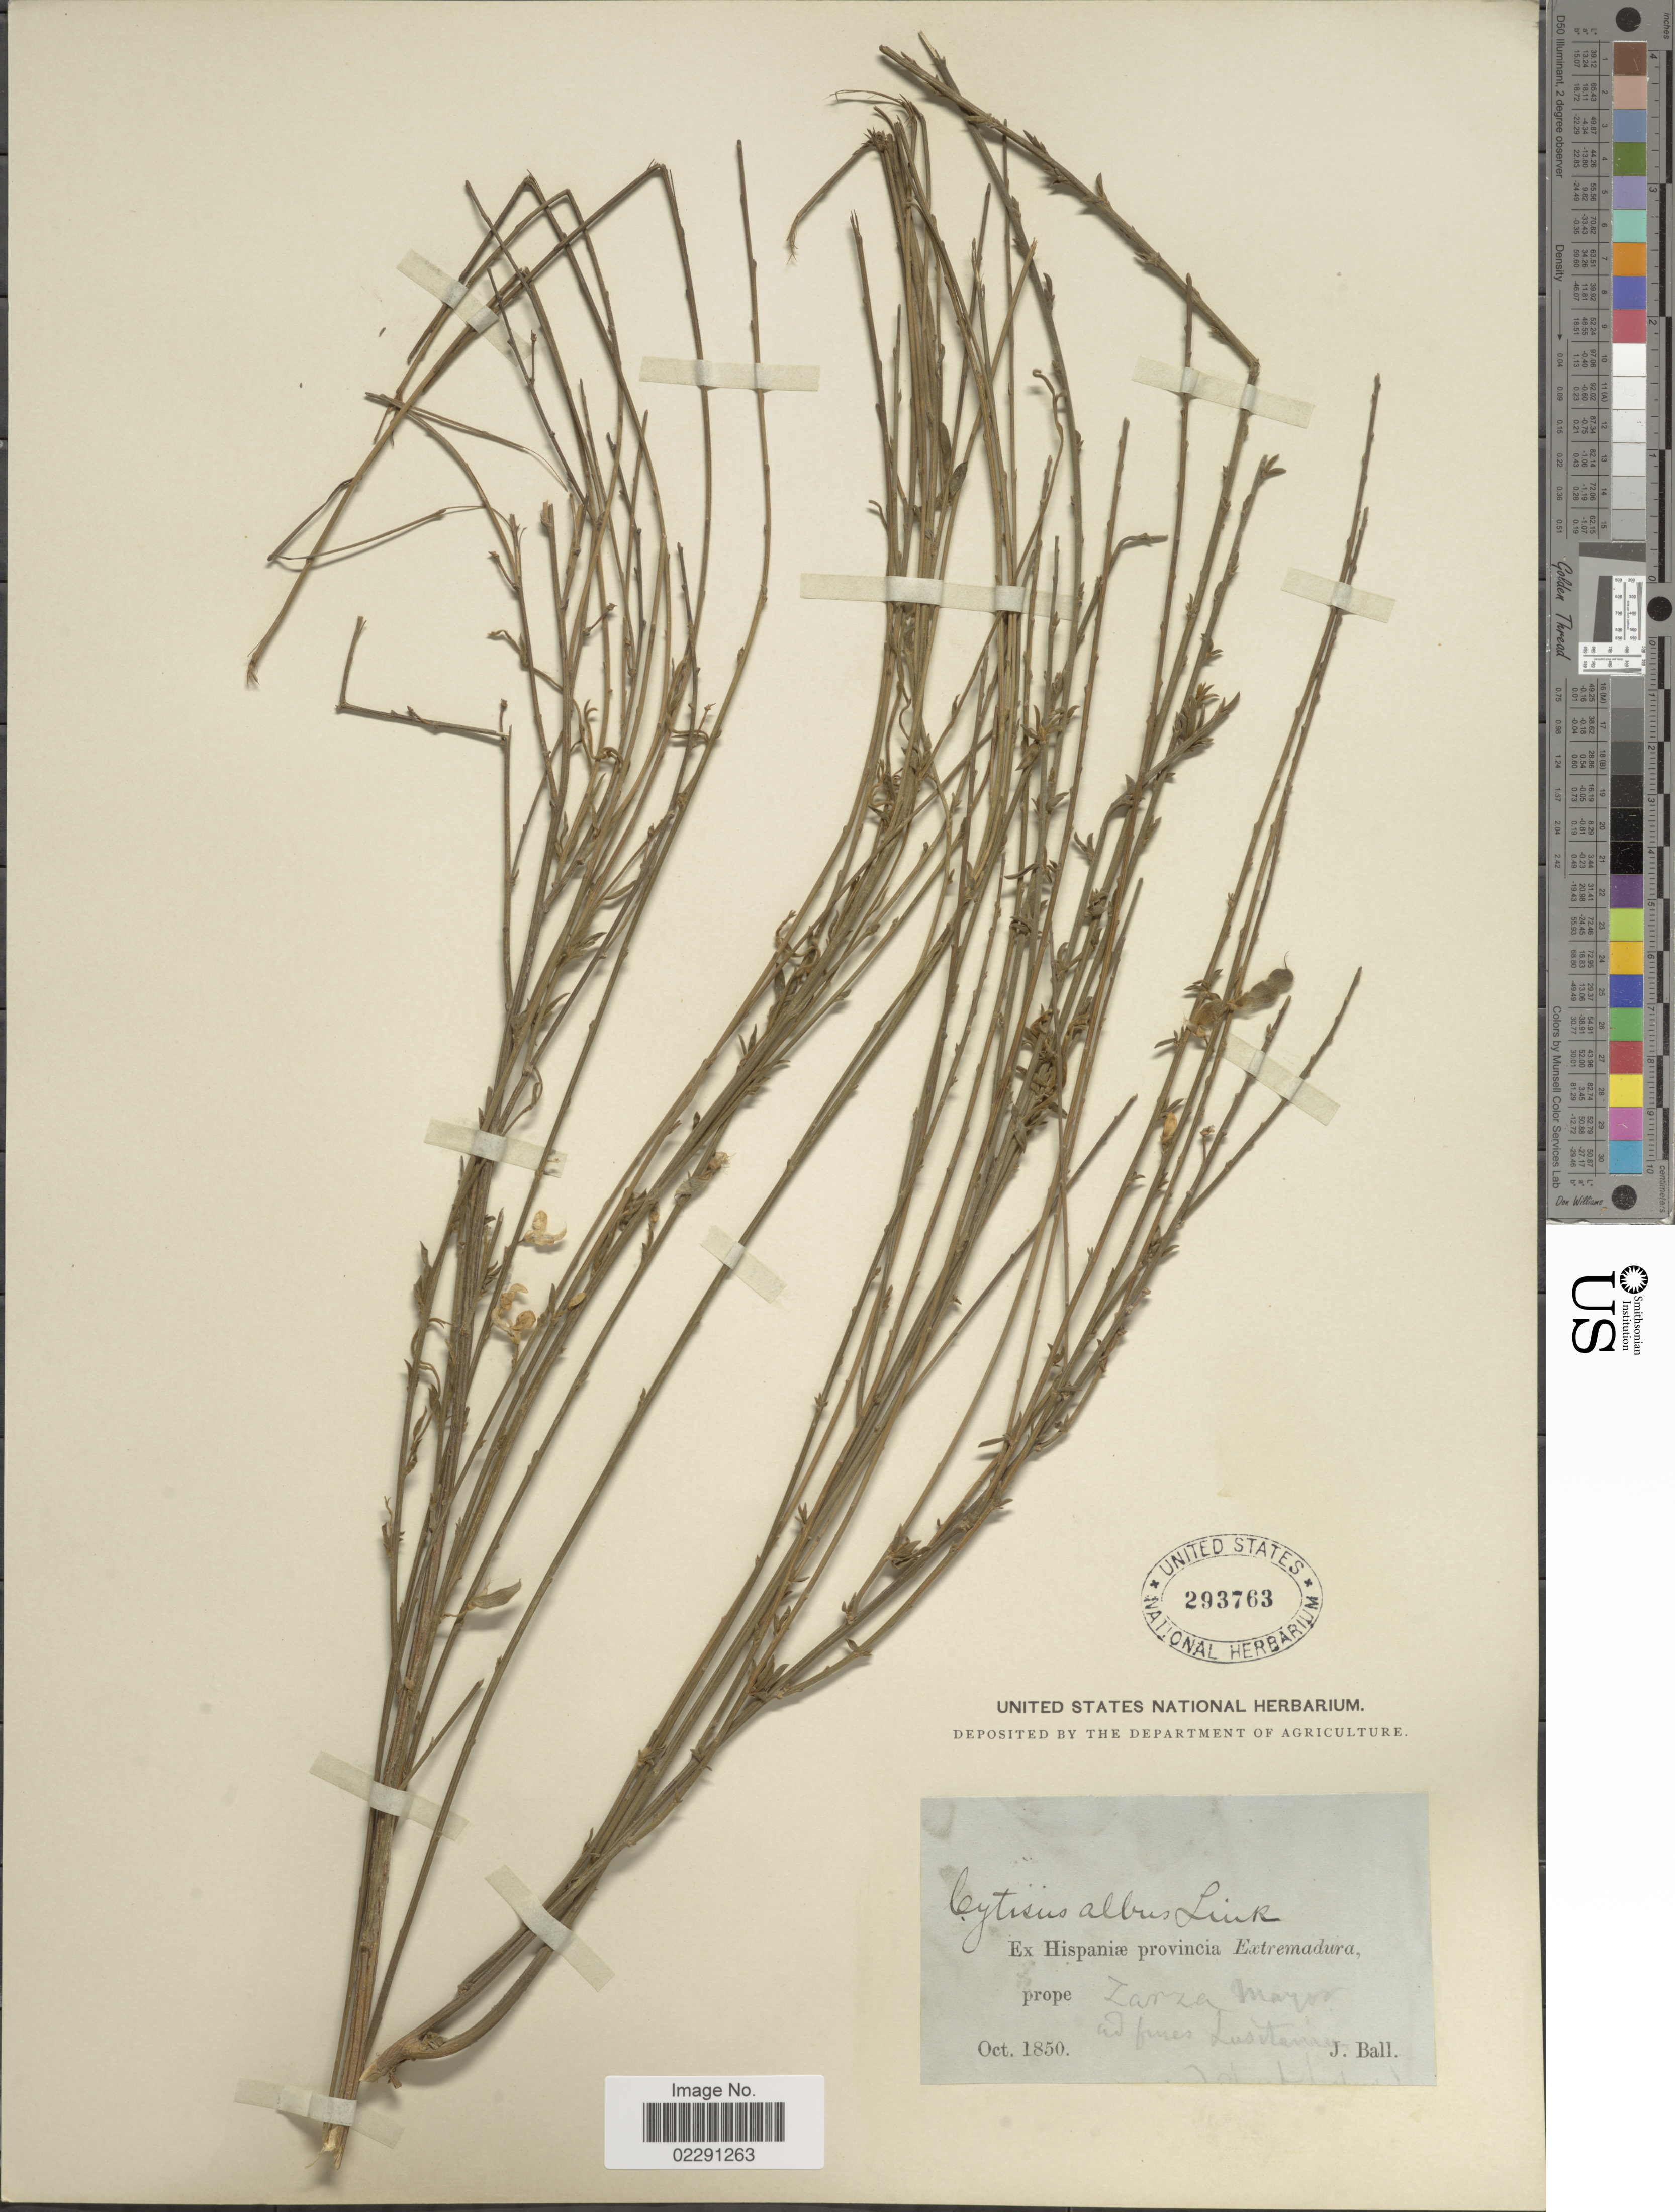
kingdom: Plantae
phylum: Tracheophyta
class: Magnoliopsida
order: Fabales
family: Fabaceae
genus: Cytisus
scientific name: Cytisus multiflorus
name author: (L'Hér.) Sweet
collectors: J. Ball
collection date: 1850-10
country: Spain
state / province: Extremadura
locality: Prope Zarza [la] Mayor ad fumes Lustanaia.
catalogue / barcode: US 293763